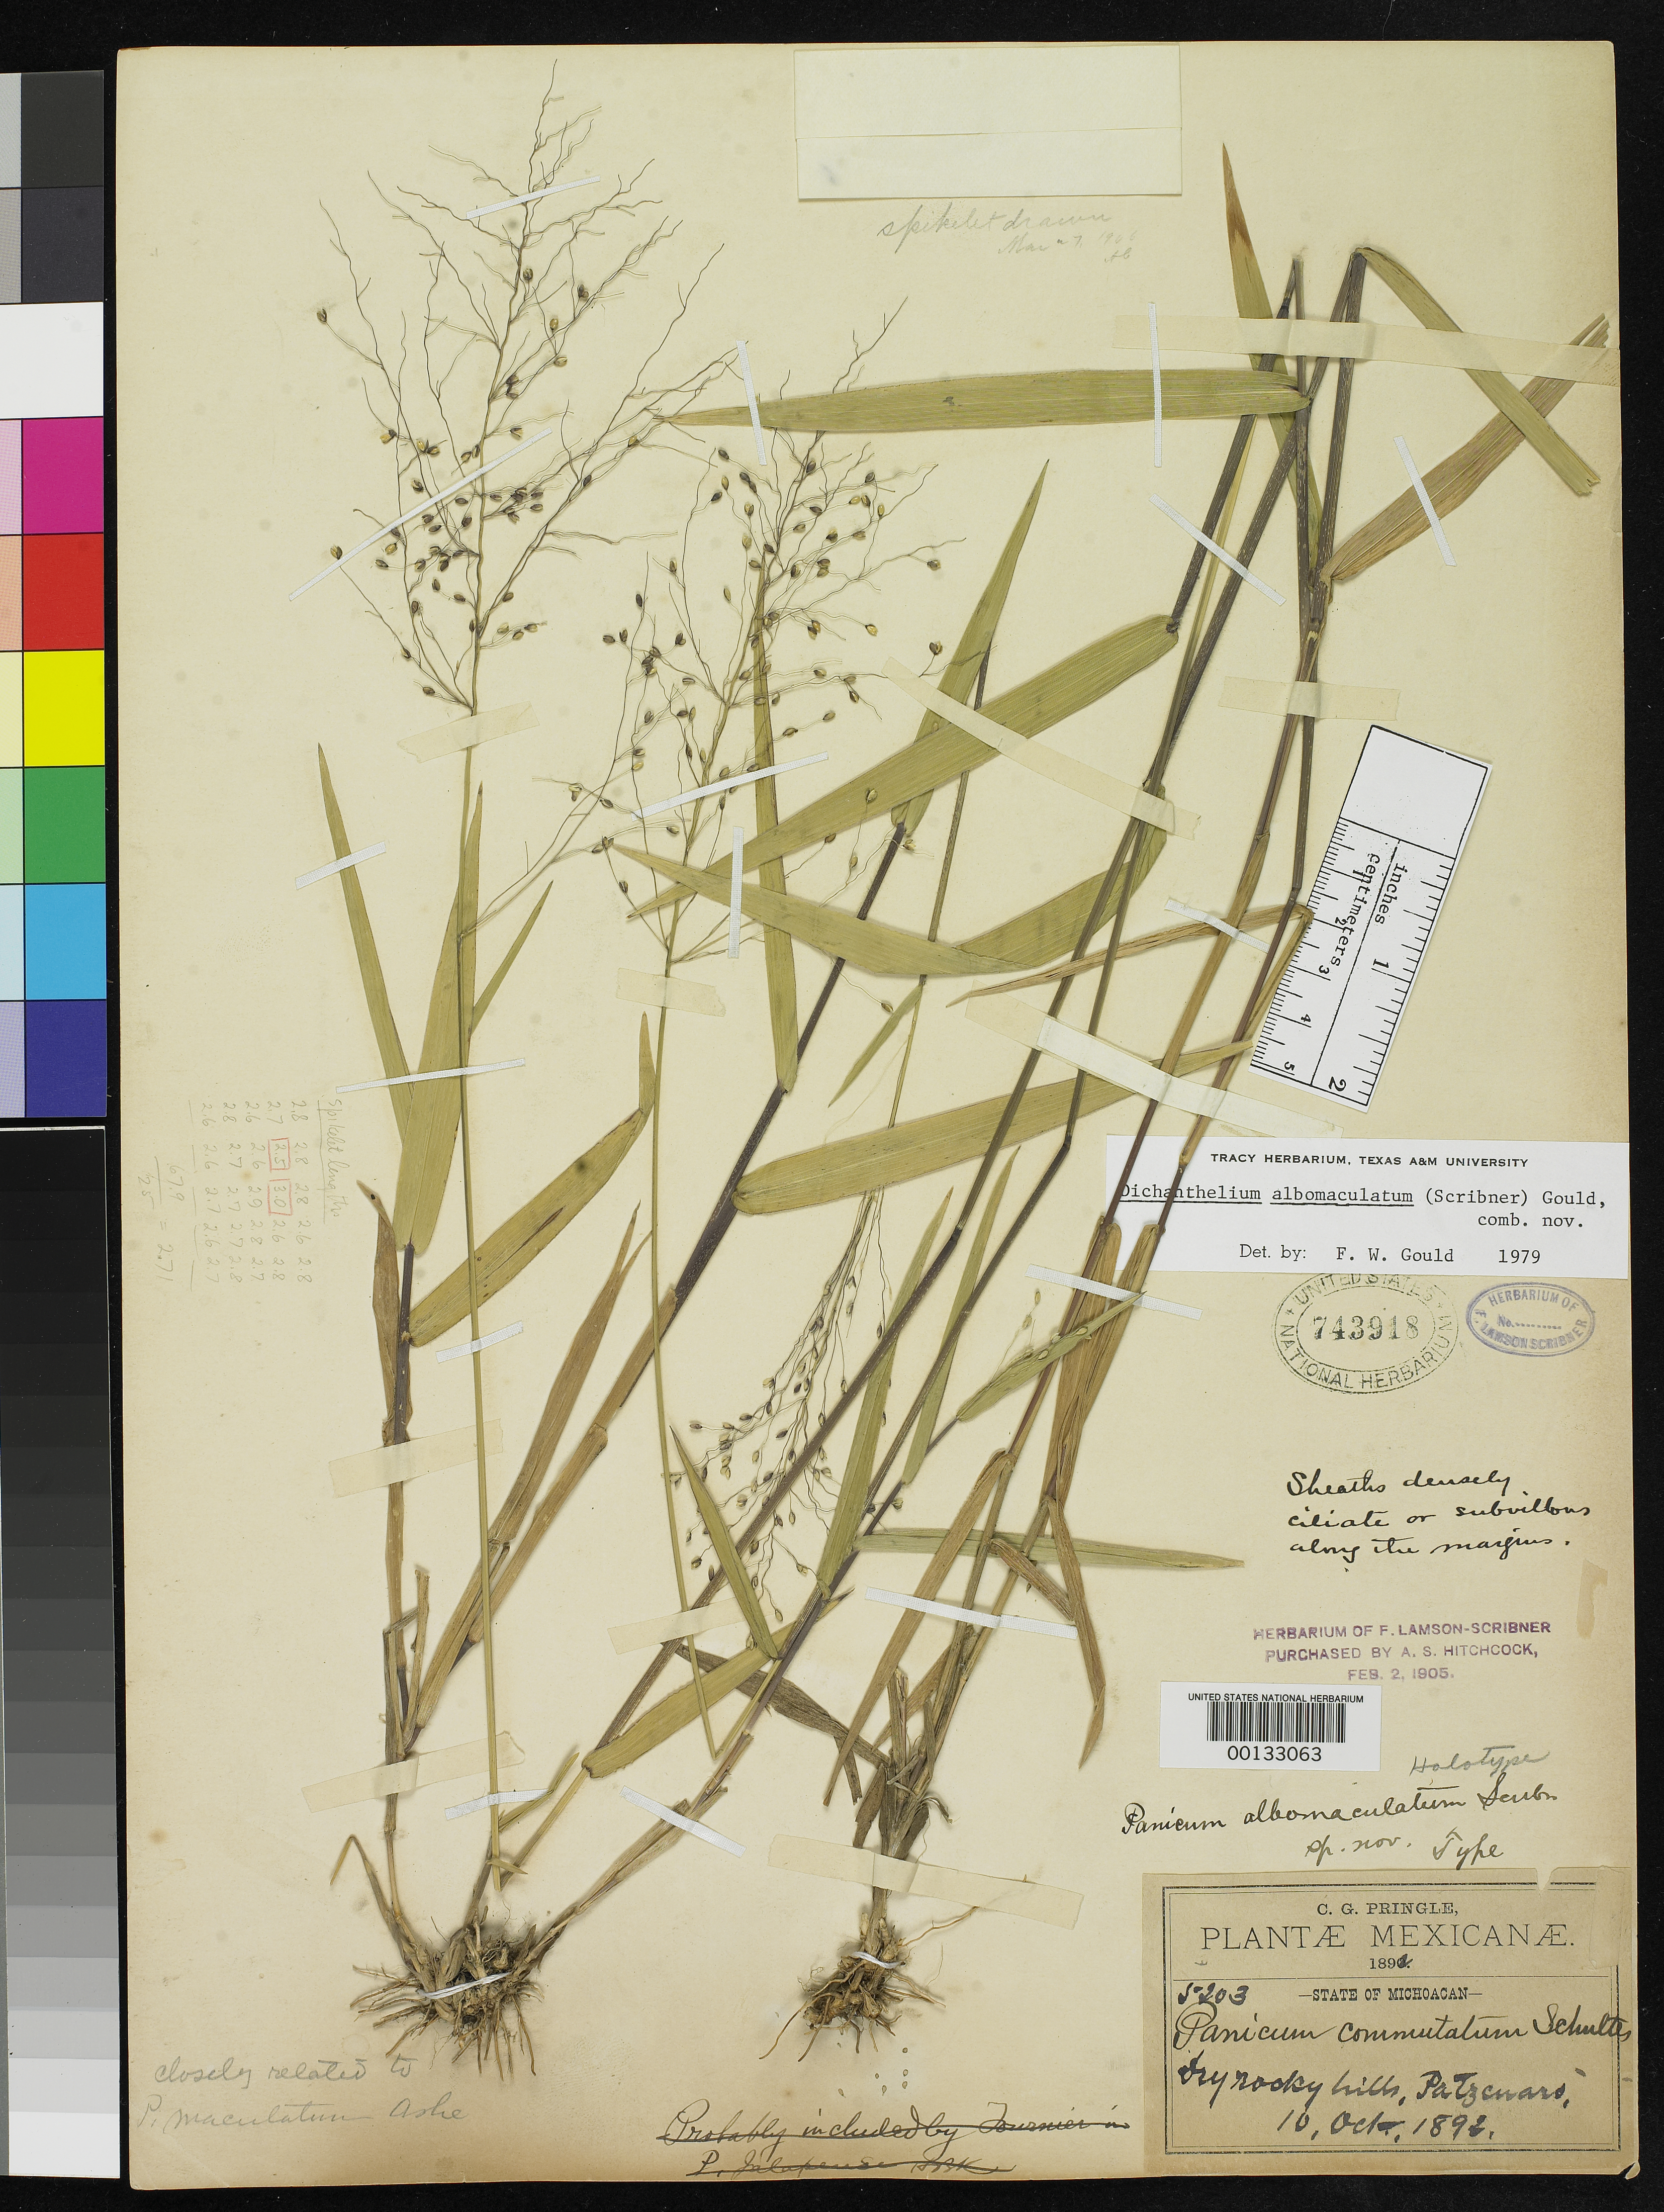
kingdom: Plantae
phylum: Tracheophyta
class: Liliopsida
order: Poales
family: Poaceae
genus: Panicum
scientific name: Panicum albomaculatum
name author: Scribn.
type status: Holotype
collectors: C. G. Pringle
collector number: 5203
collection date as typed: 10 Oct 1892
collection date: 1892-10-10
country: Mexico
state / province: Michoacán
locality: Patzcuaro.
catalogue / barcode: US 743918